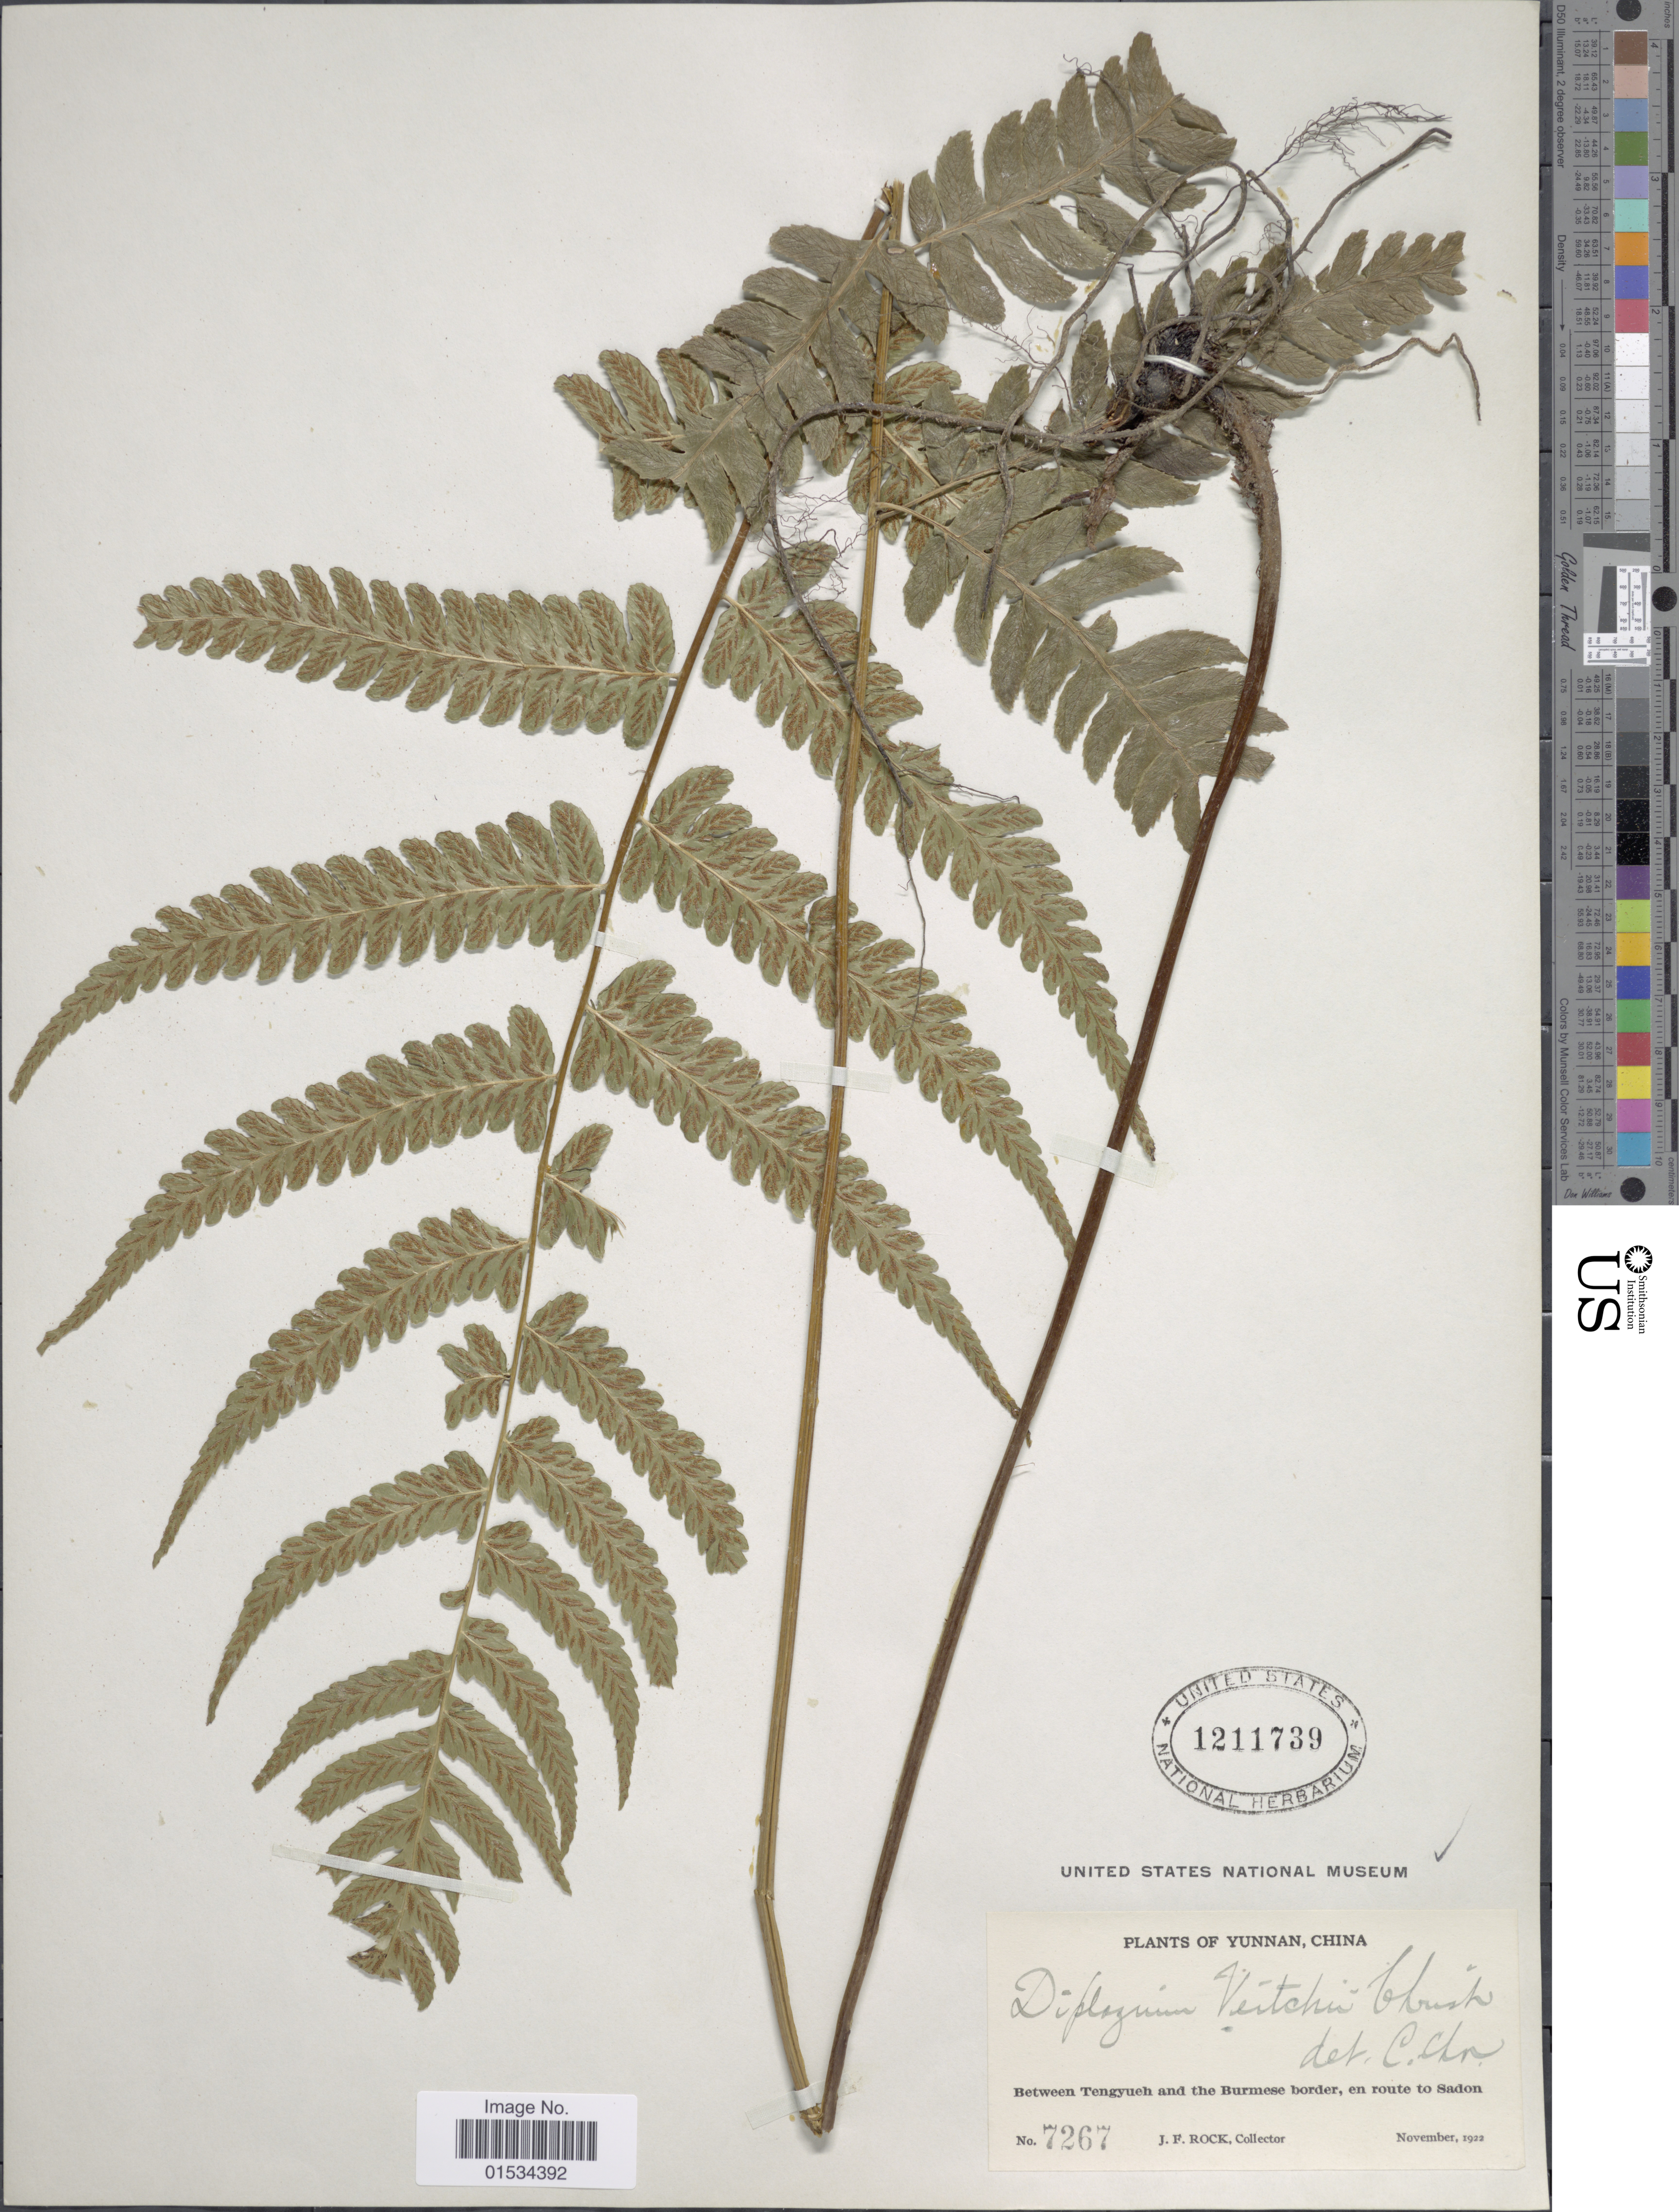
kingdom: Plantae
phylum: Tracheophyta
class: Polypodiopsida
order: Polypodiales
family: Athyriaceae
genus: Diplazium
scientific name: Diplazium veitchii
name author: Christ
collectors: J. Rock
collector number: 7267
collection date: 1922-11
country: China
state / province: Yunnan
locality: Between Tengyueh and the Burmese border, en route to Sadon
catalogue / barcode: US 1211739